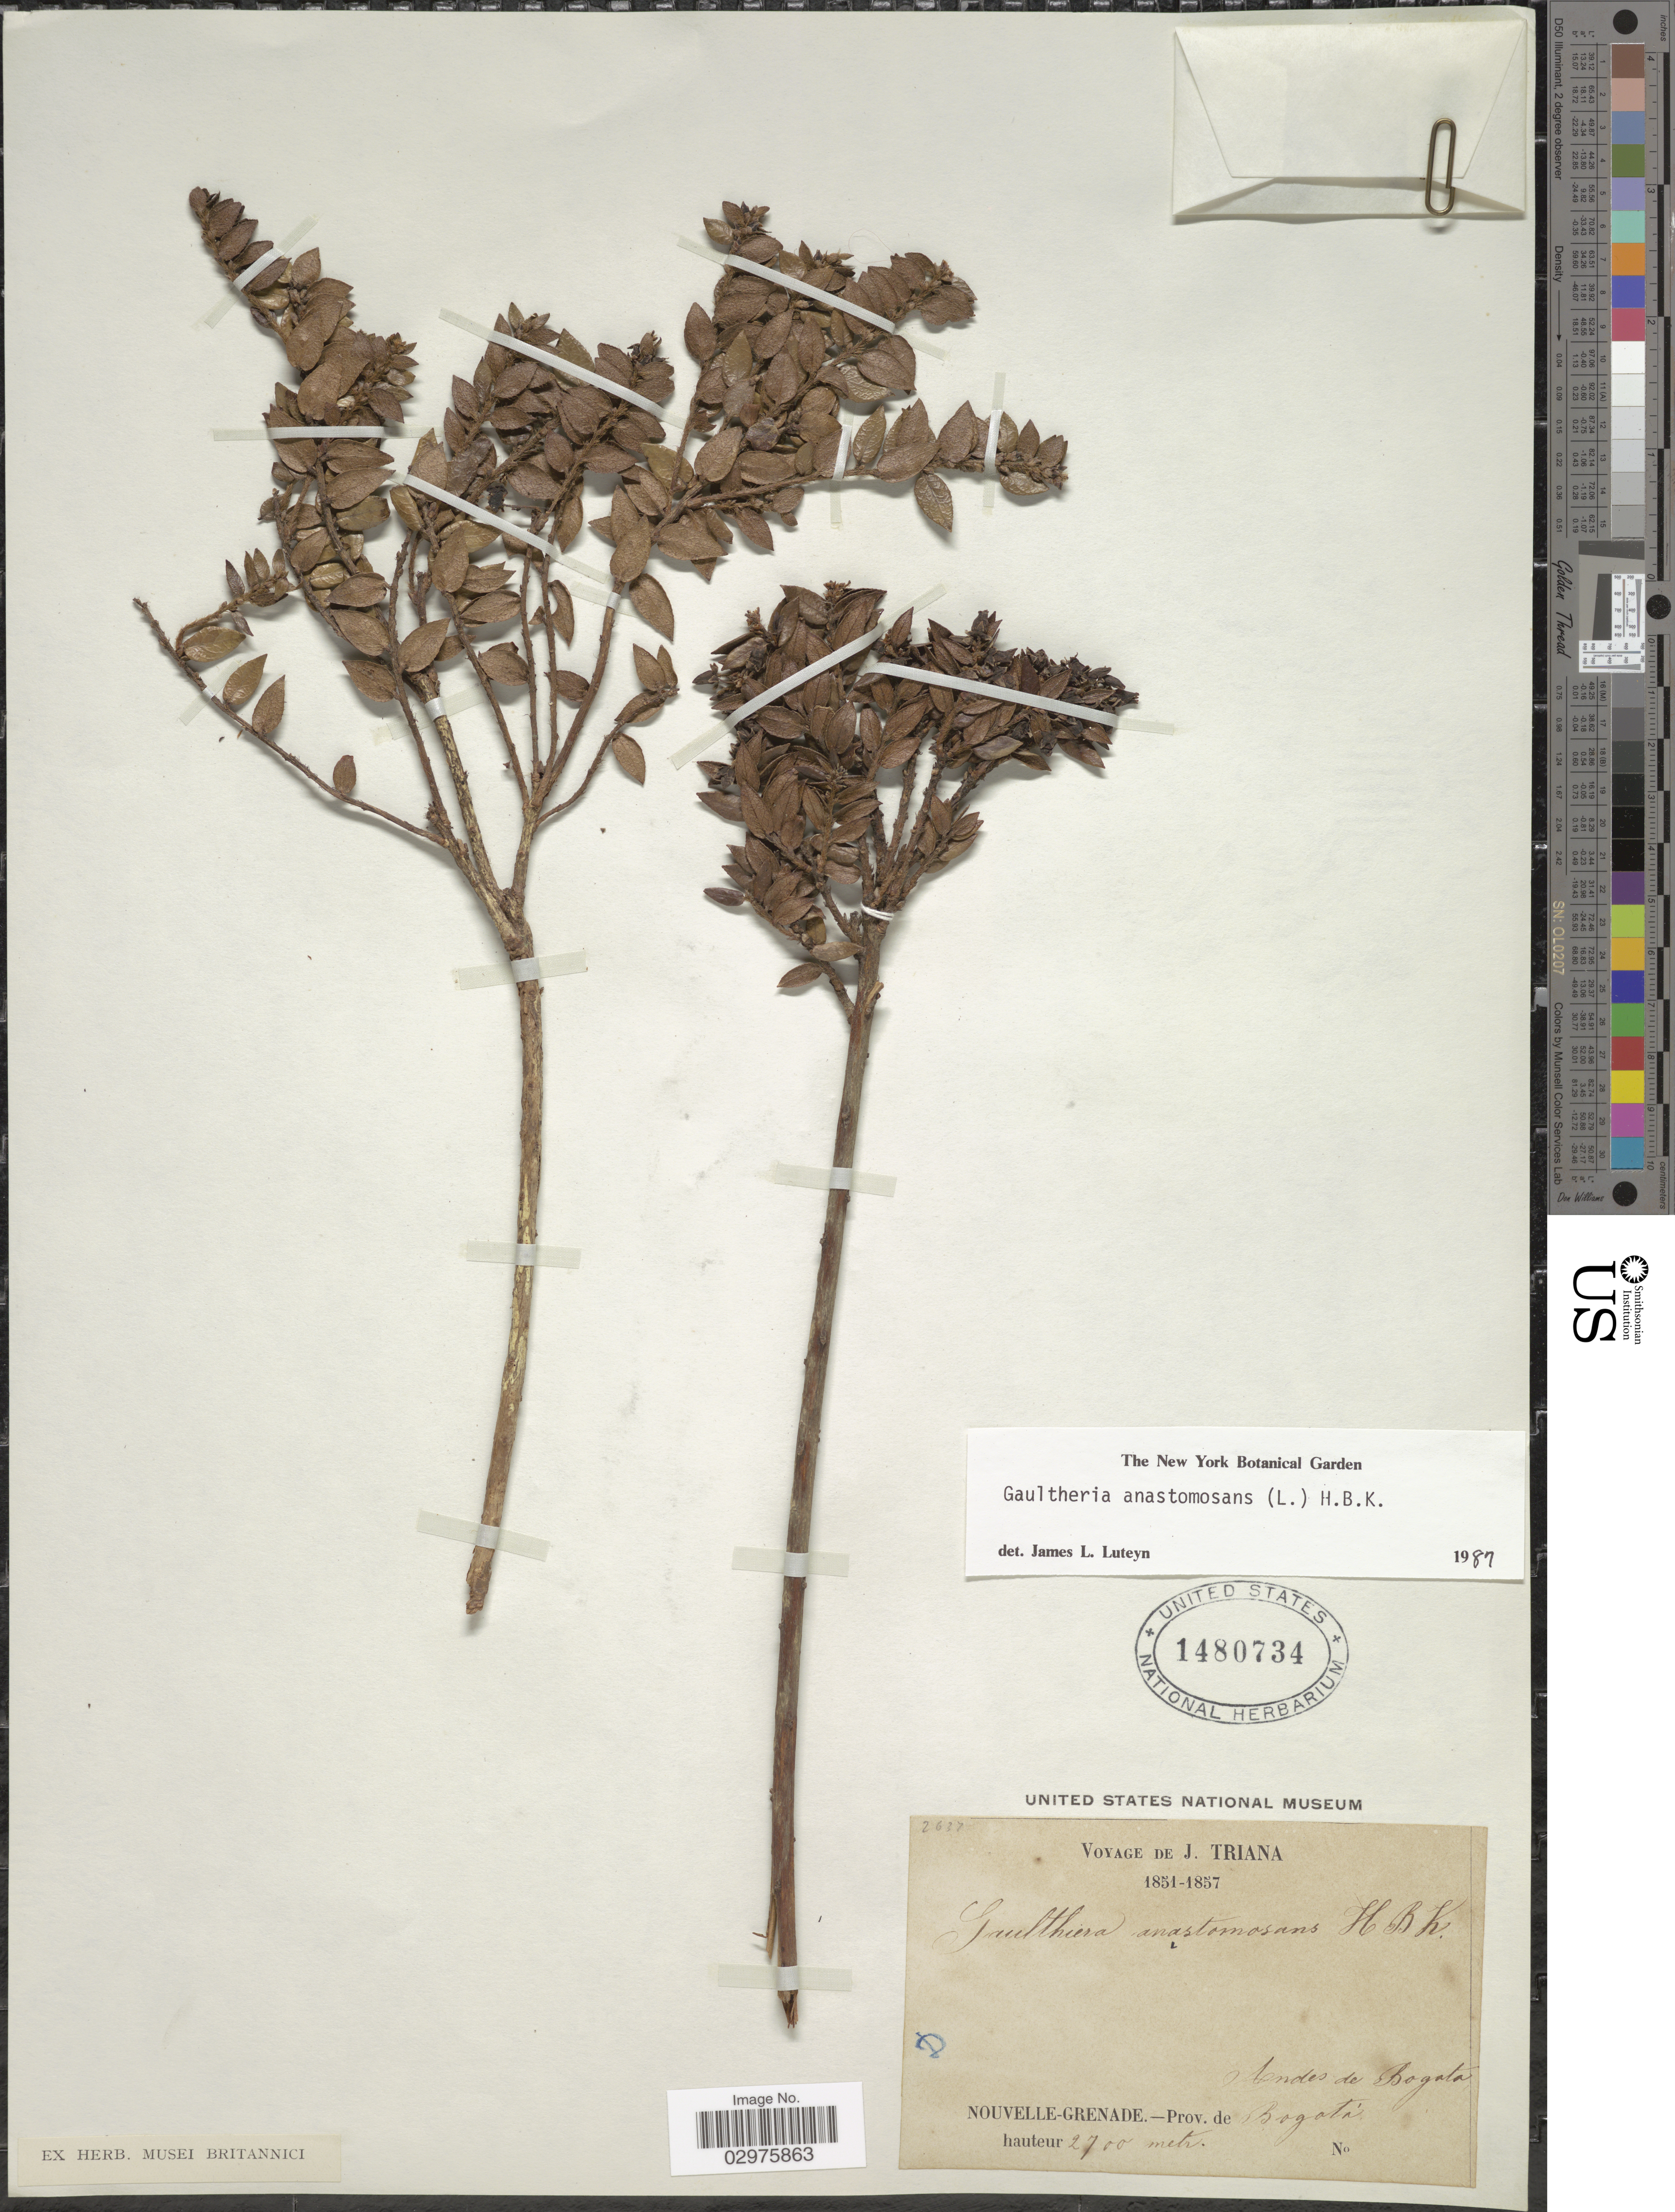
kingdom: Plantae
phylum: Tracheophyta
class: Magnoliopsida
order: Ericales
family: Ericaceae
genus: Gaultheria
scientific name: Gaultheria anastomosans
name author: (L. f.) Kunth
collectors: J. Triana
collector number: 2637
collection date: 1851/1857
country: Colombia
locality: Andes de Bogota. Nouvelle-Grenade.- Prov. de Bogota.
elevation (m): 2700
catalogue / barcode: US 1480734